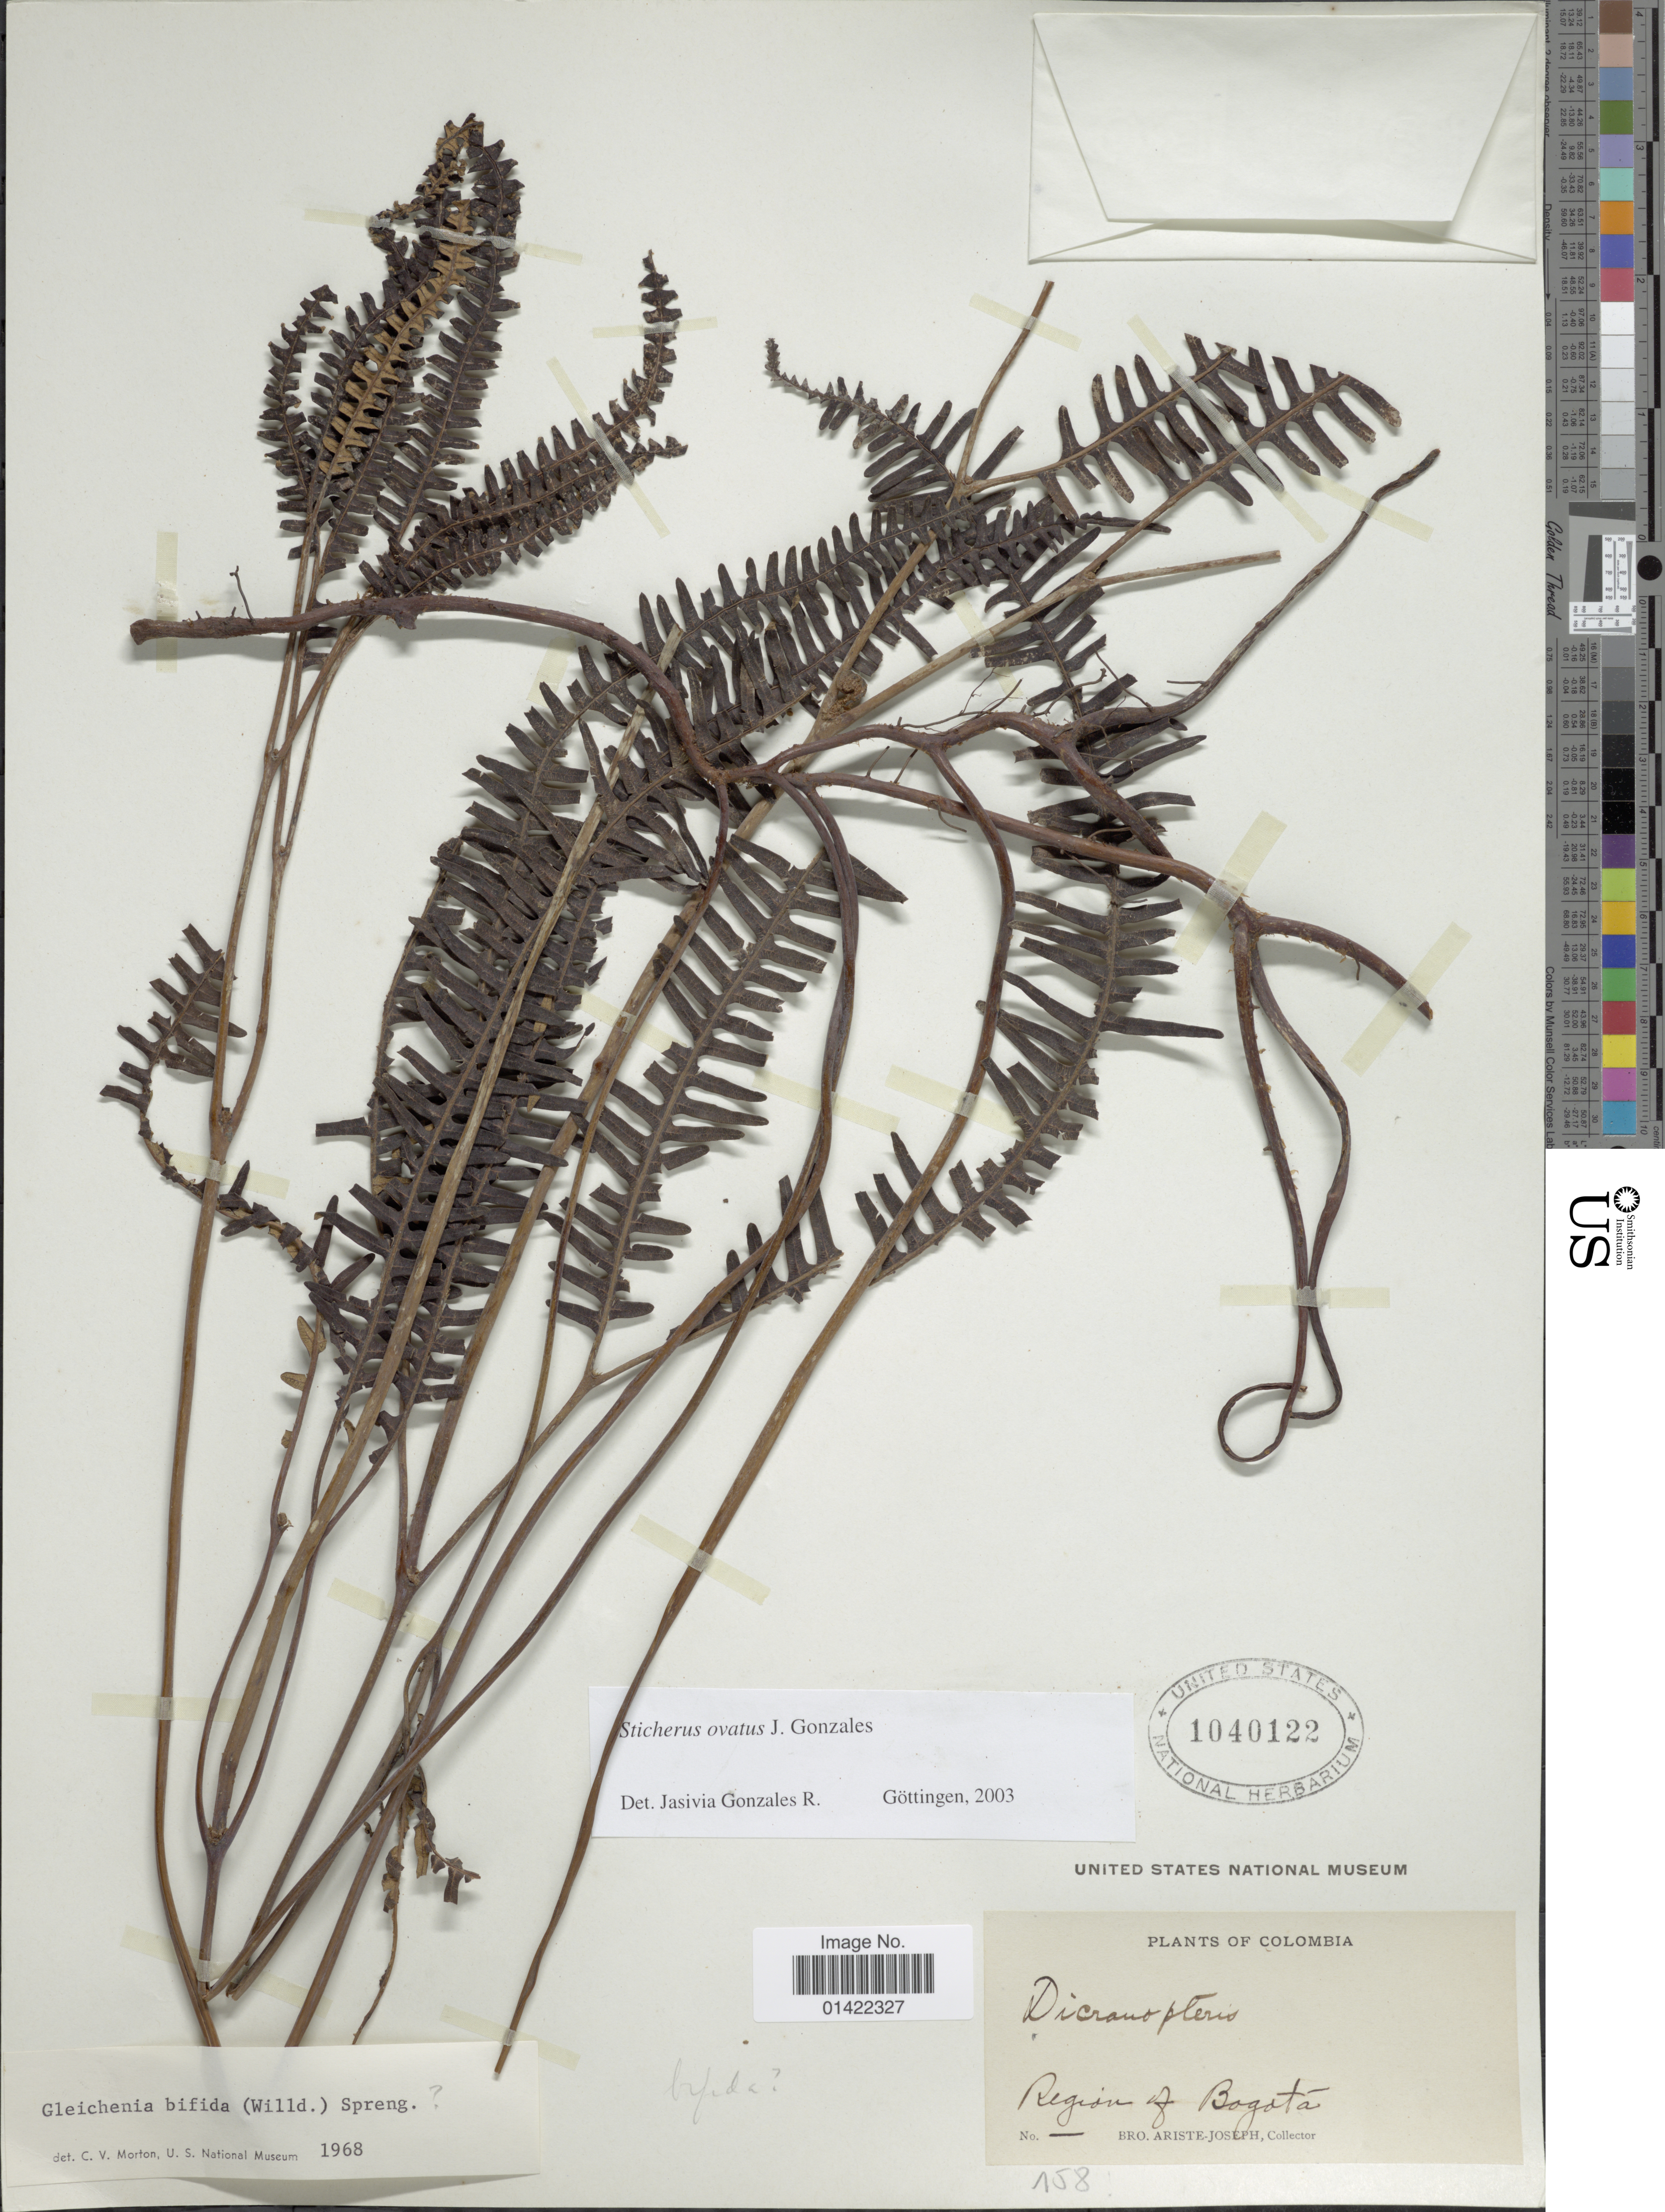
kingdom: Plantae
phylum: Tracheophyta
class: Polypodiopsida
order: Gleicheniales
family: Gleicheniaceae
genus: Sticherus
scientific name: Sticherus ovatus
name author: J. Gonzales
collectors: Bro. Ariste-Joseph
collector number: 158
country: Colombia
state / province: Bogota D.C.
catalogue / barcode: US 1040122